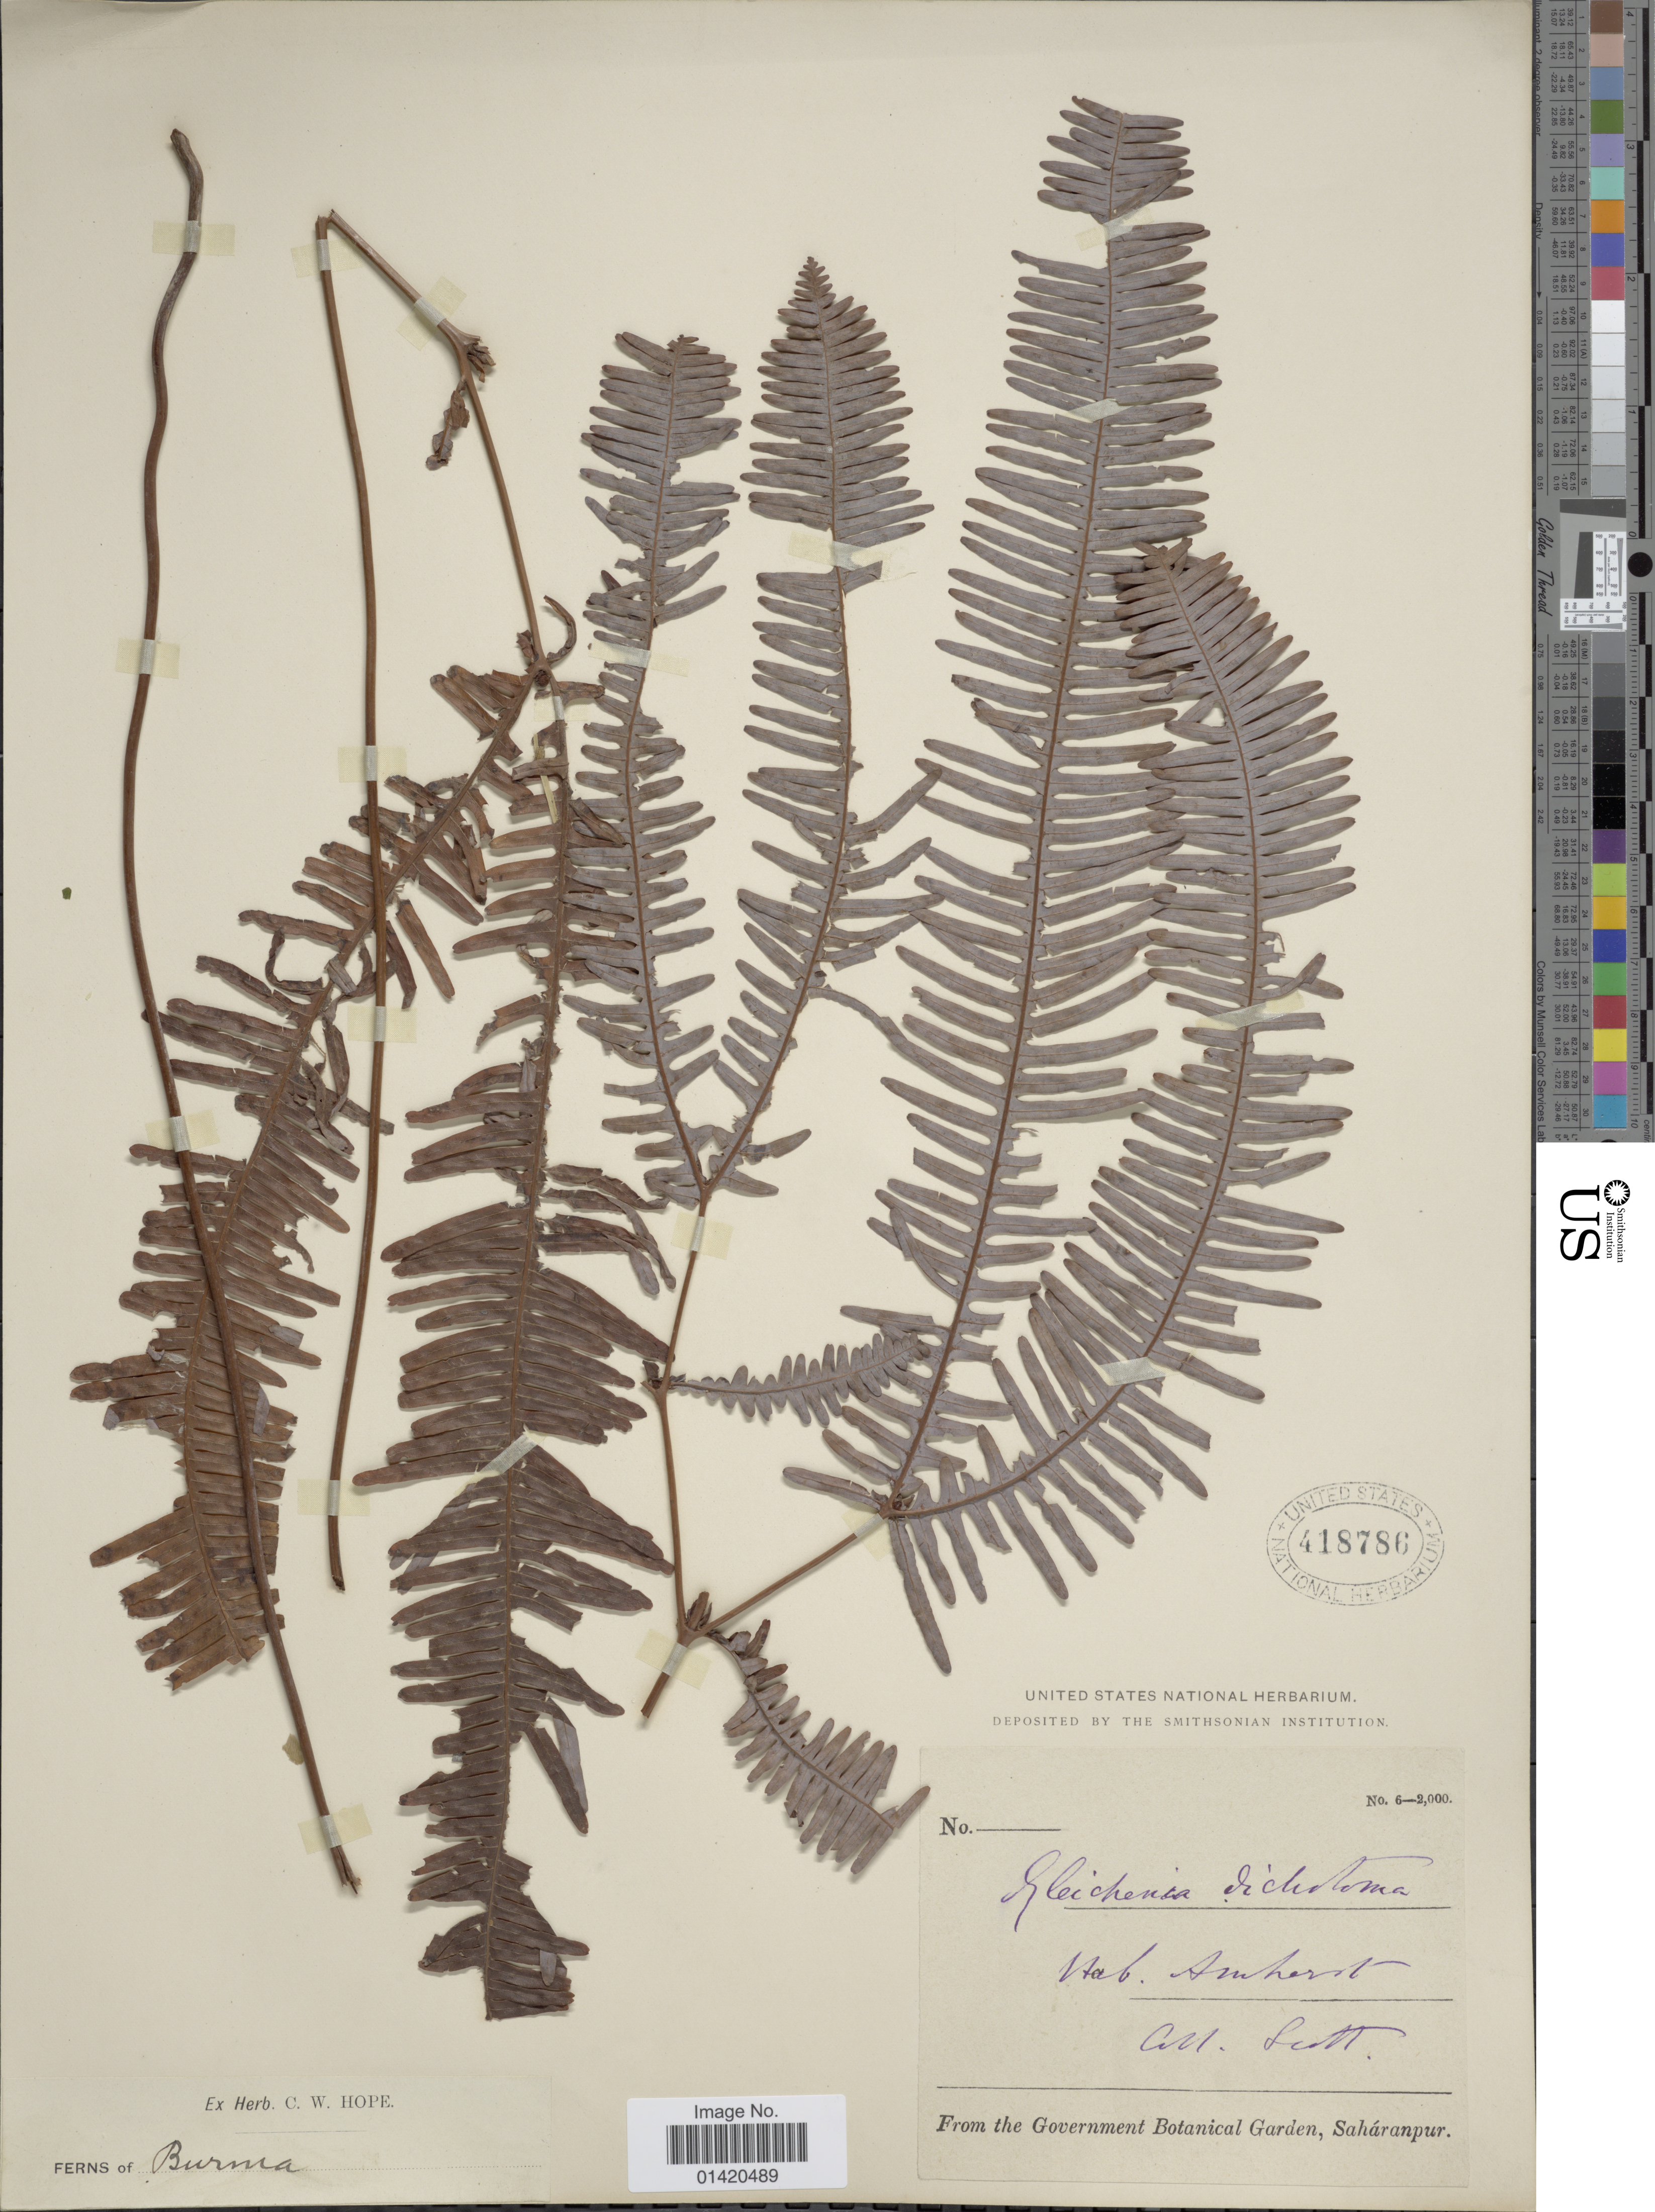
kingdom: Plantae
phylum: Tracheophyta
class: Polypodiopsida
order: Gleicheniales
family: Gleicheniaceae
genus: Dicranopteris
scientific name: Dicranopteris linearis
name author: (Burm. f.) Underw.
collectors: -- Scott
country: United States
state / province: Massachusetts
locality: Amhurst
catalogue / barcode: US 418786